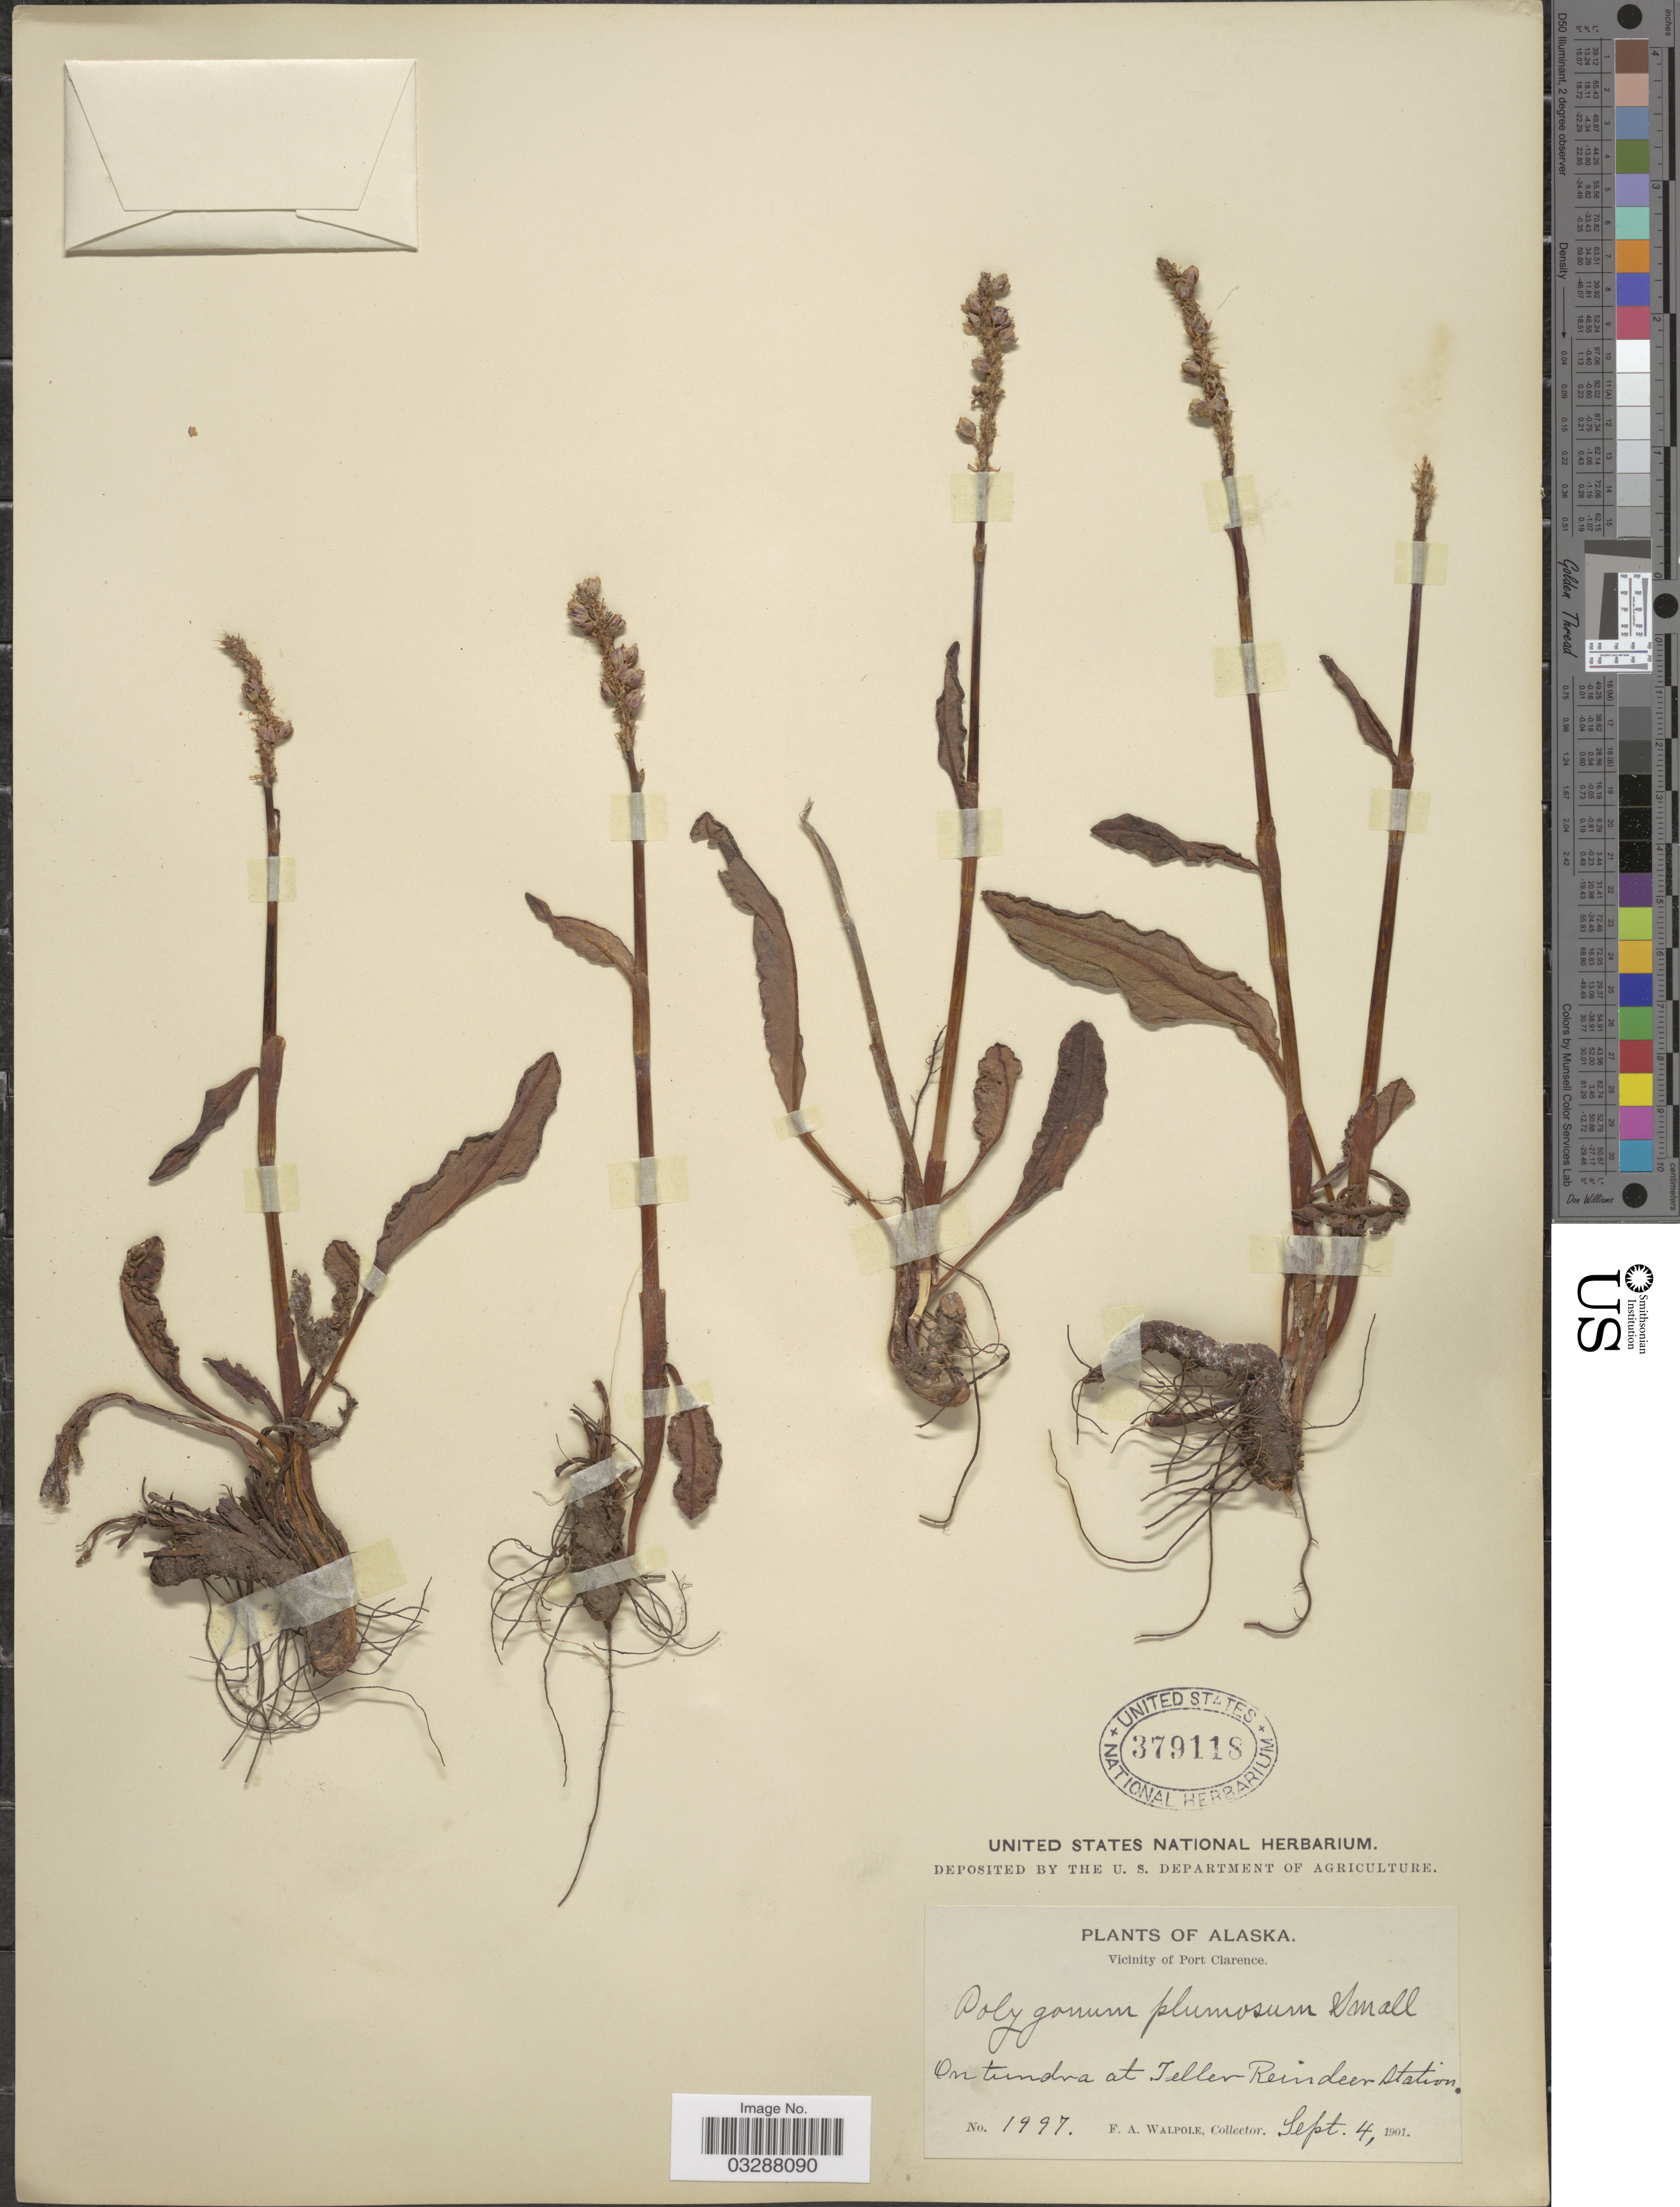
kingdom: Plantae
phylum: Tracheophyta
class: Magnoliopsida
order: Caryophyllales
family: Polygonaceae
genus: Bistorta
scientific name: Bistorta plumosa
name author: (Small) Greene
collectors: F. Walpole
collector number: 1997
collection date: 1901-09-04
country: United States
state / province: Alaska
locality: Vicinity of Port Clarence. On tundra at Teller Reindeer Station.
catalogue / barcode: US 379118